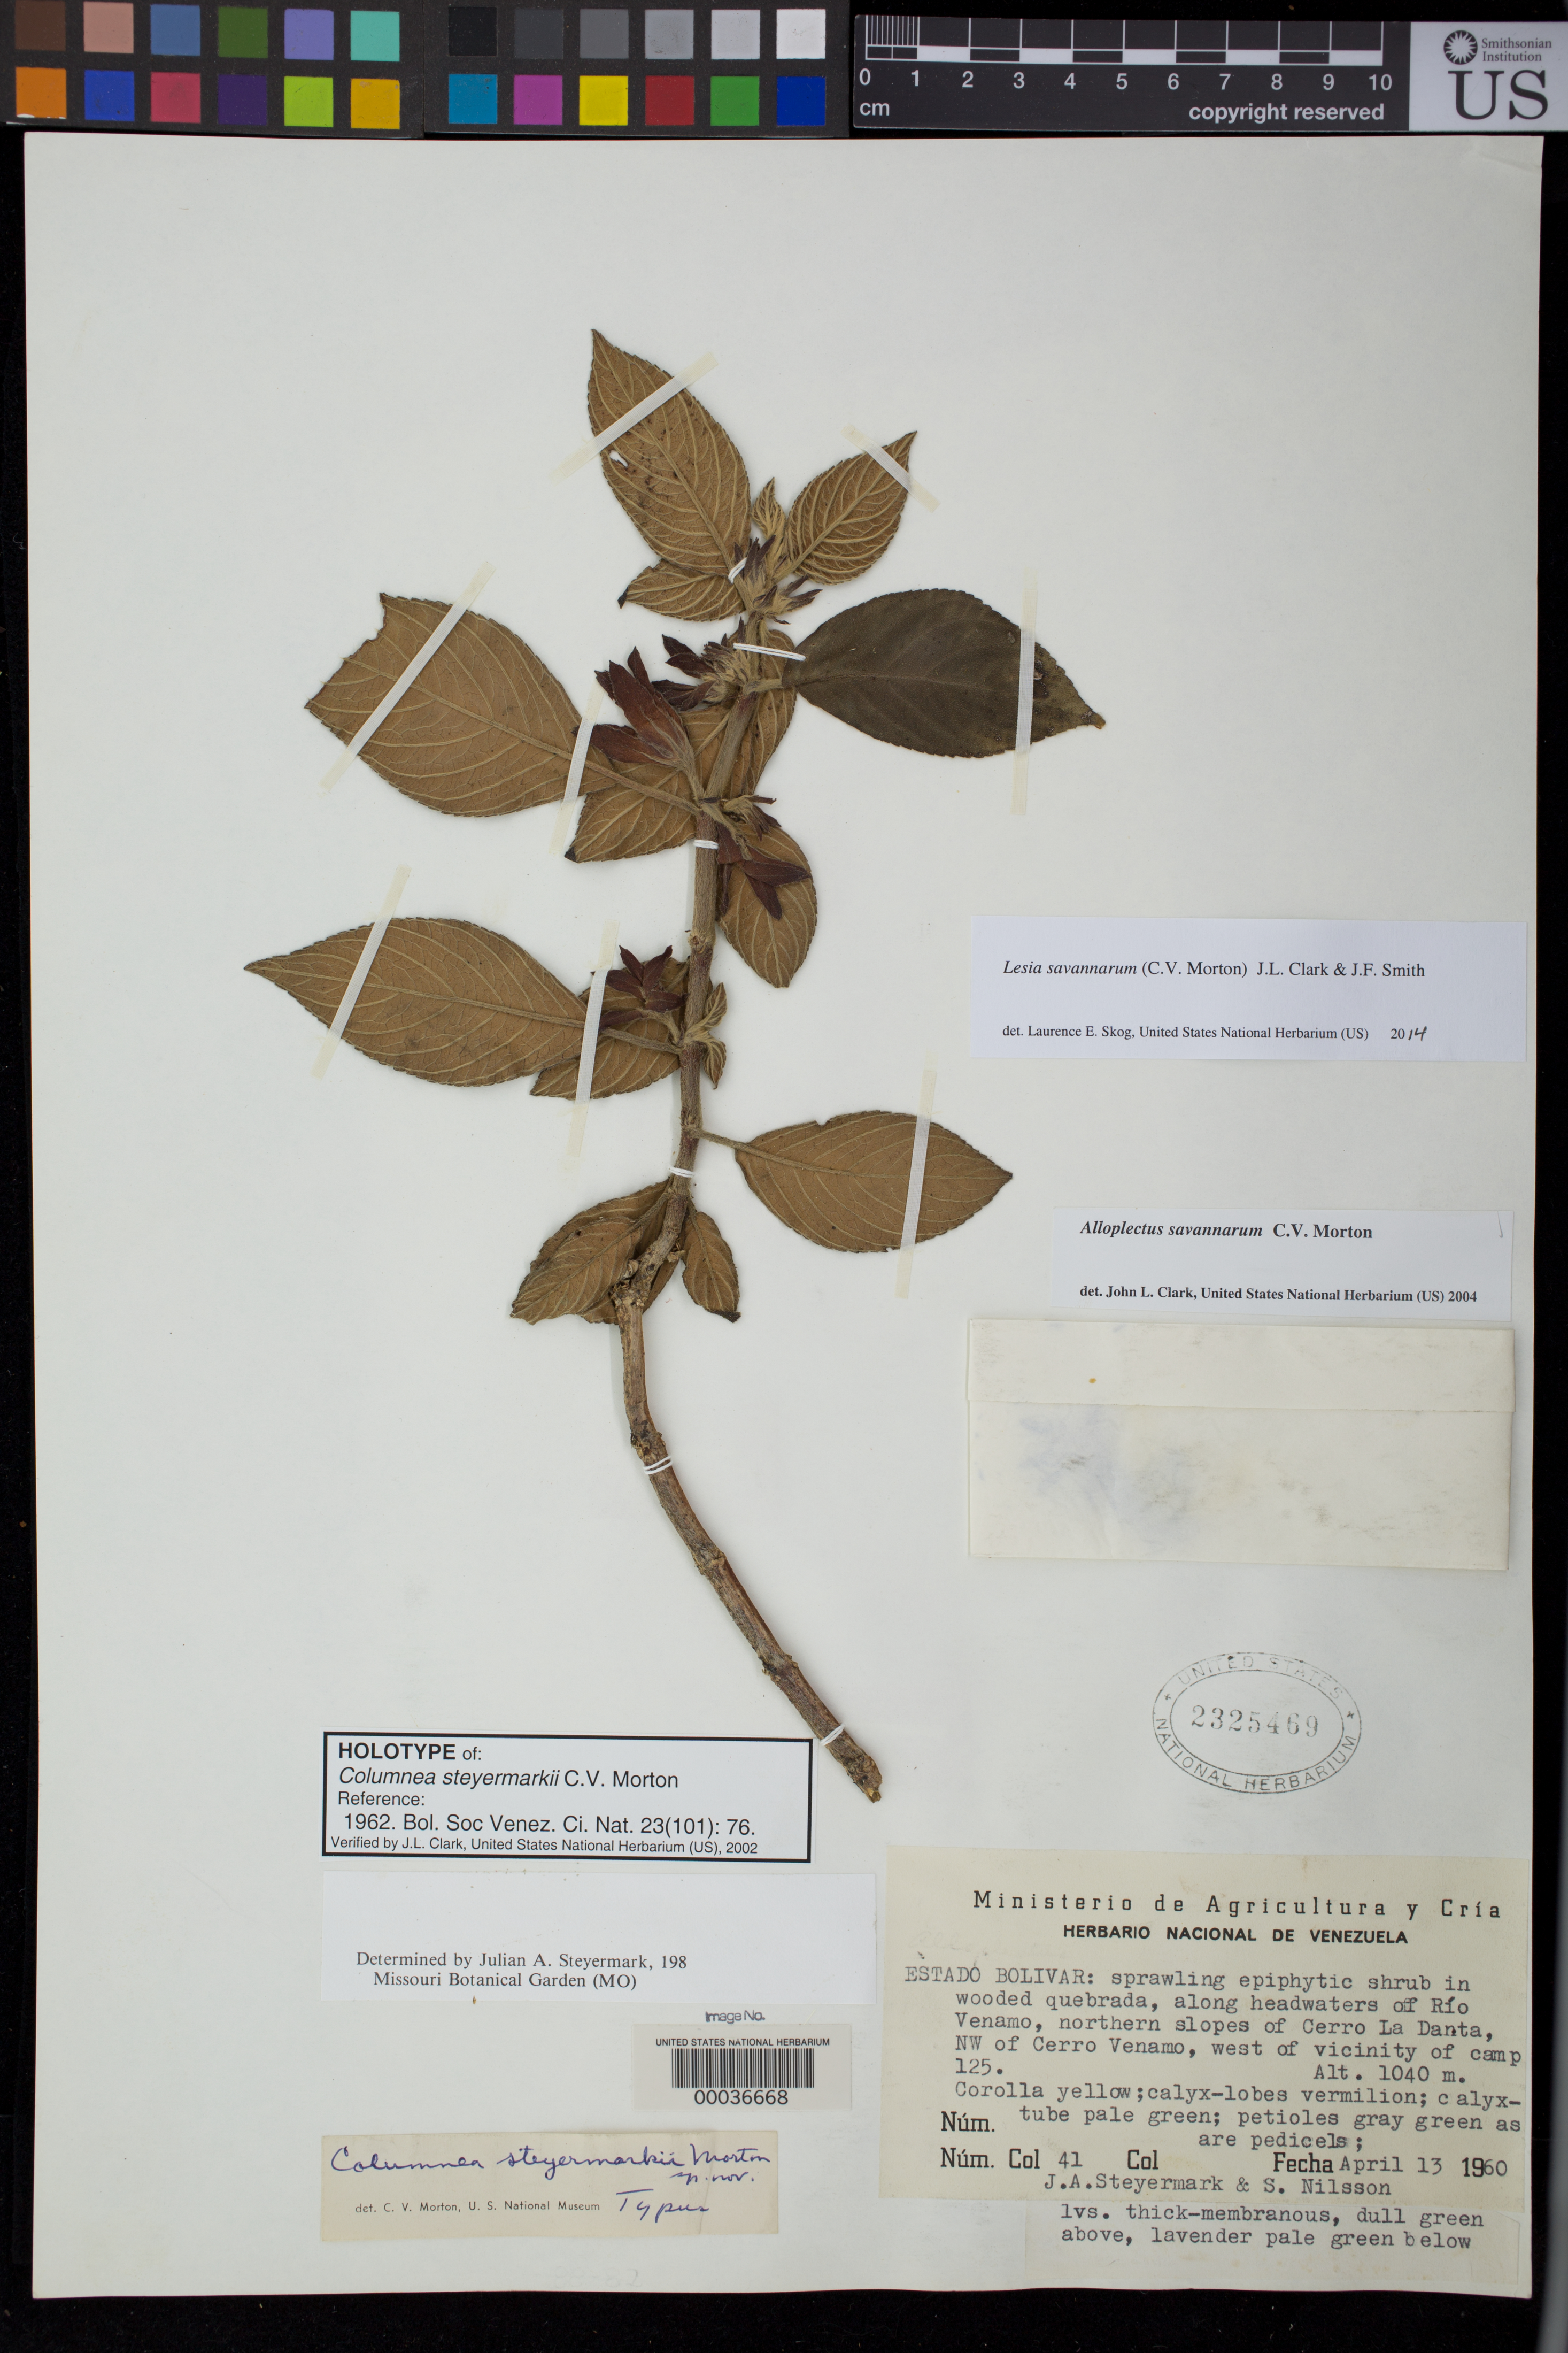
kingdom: Plantae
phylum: Tracheophyta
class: Magnoliopsida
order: Lamiales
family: Gesneriaceae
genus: Columnea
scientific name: Columnea steyermarkii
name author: C.V. Morton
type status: Holotype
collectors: J. Steyermark & S. Nilsson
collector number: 41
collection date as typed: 13 Apr 1960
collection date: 1960-04-13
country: Venezuela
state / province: Bolívar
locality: Along headwaters of Río Venamo, northern slopes of Cerro La Danta, NW of Cerro Venamo, west of vicinity of camp 125.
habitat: In wooded quebrada.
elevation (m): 1040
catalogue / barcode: US 2325469